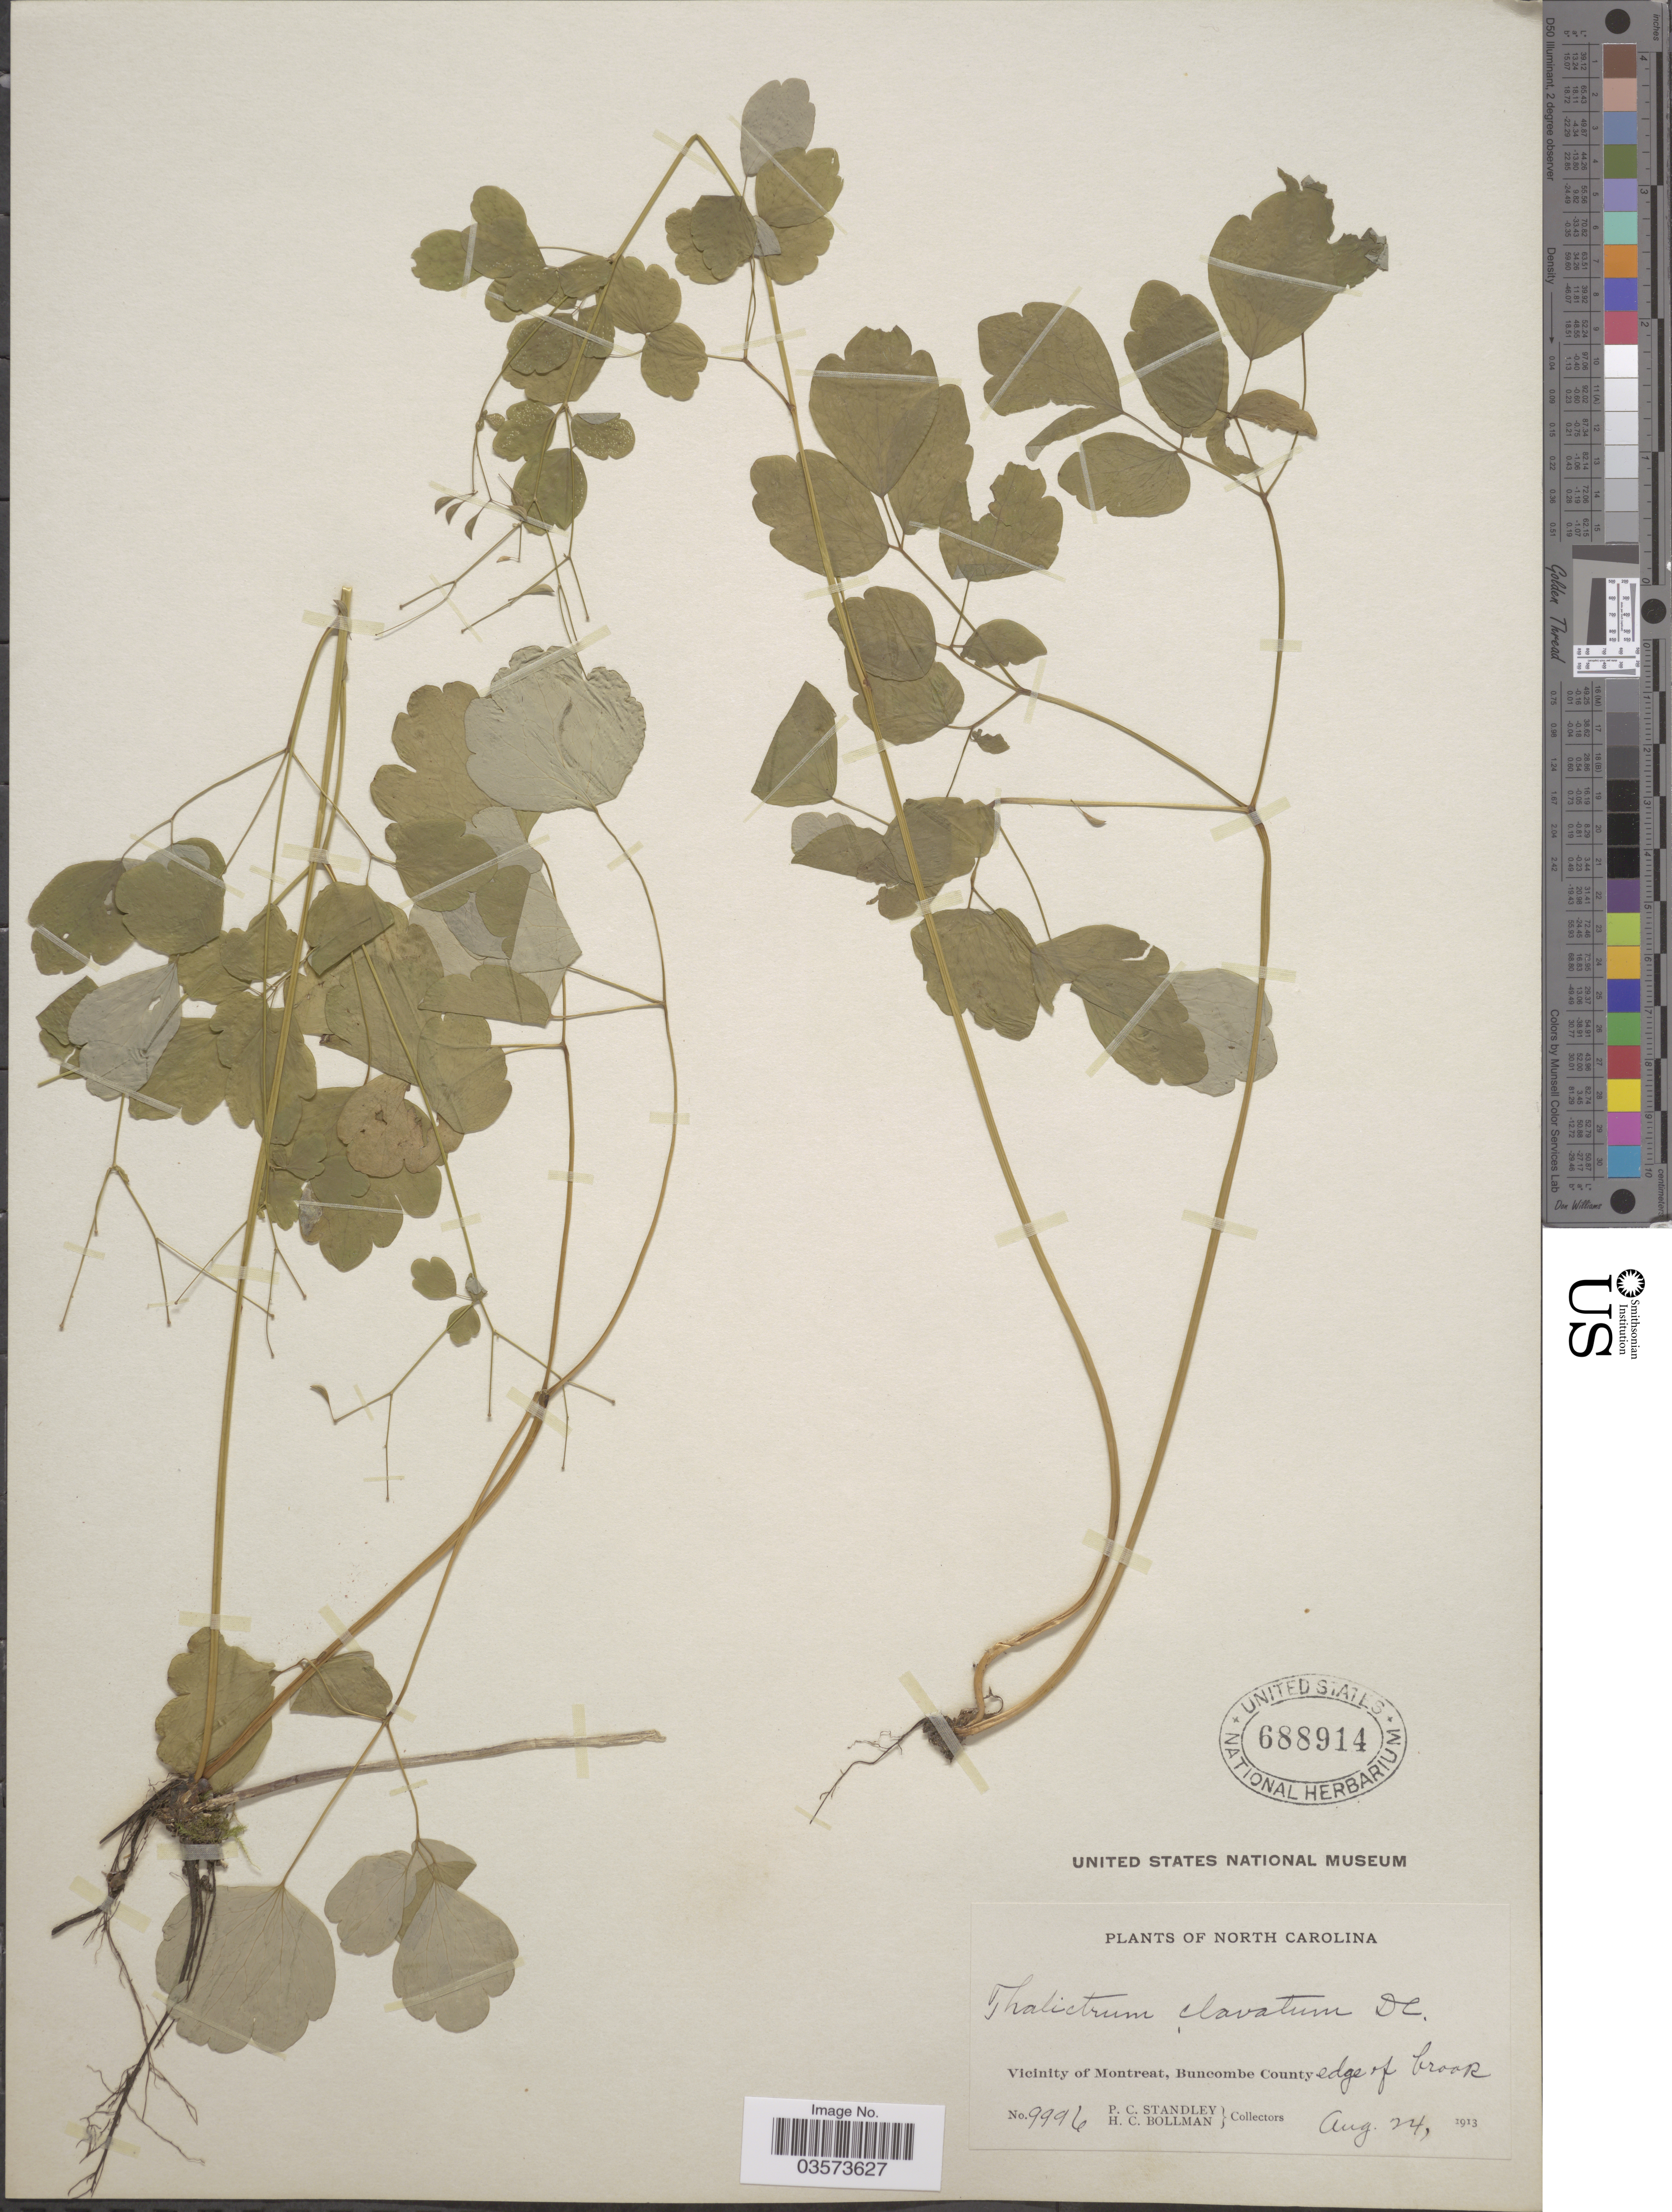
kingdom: Plantae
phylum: Tracheophyta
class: Magnoliopsida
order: Ranunculales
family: Ranunculaceae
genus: Thalictrum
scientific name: Thalictrum clavatum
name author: DC.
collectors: P. C. Standley & H. C. Bollman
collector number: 9996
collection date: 1913-08-24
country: United States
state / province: North Carolina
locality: Vicinity of Montreat, Buncombe County edge of brook.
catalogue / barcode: US 688914